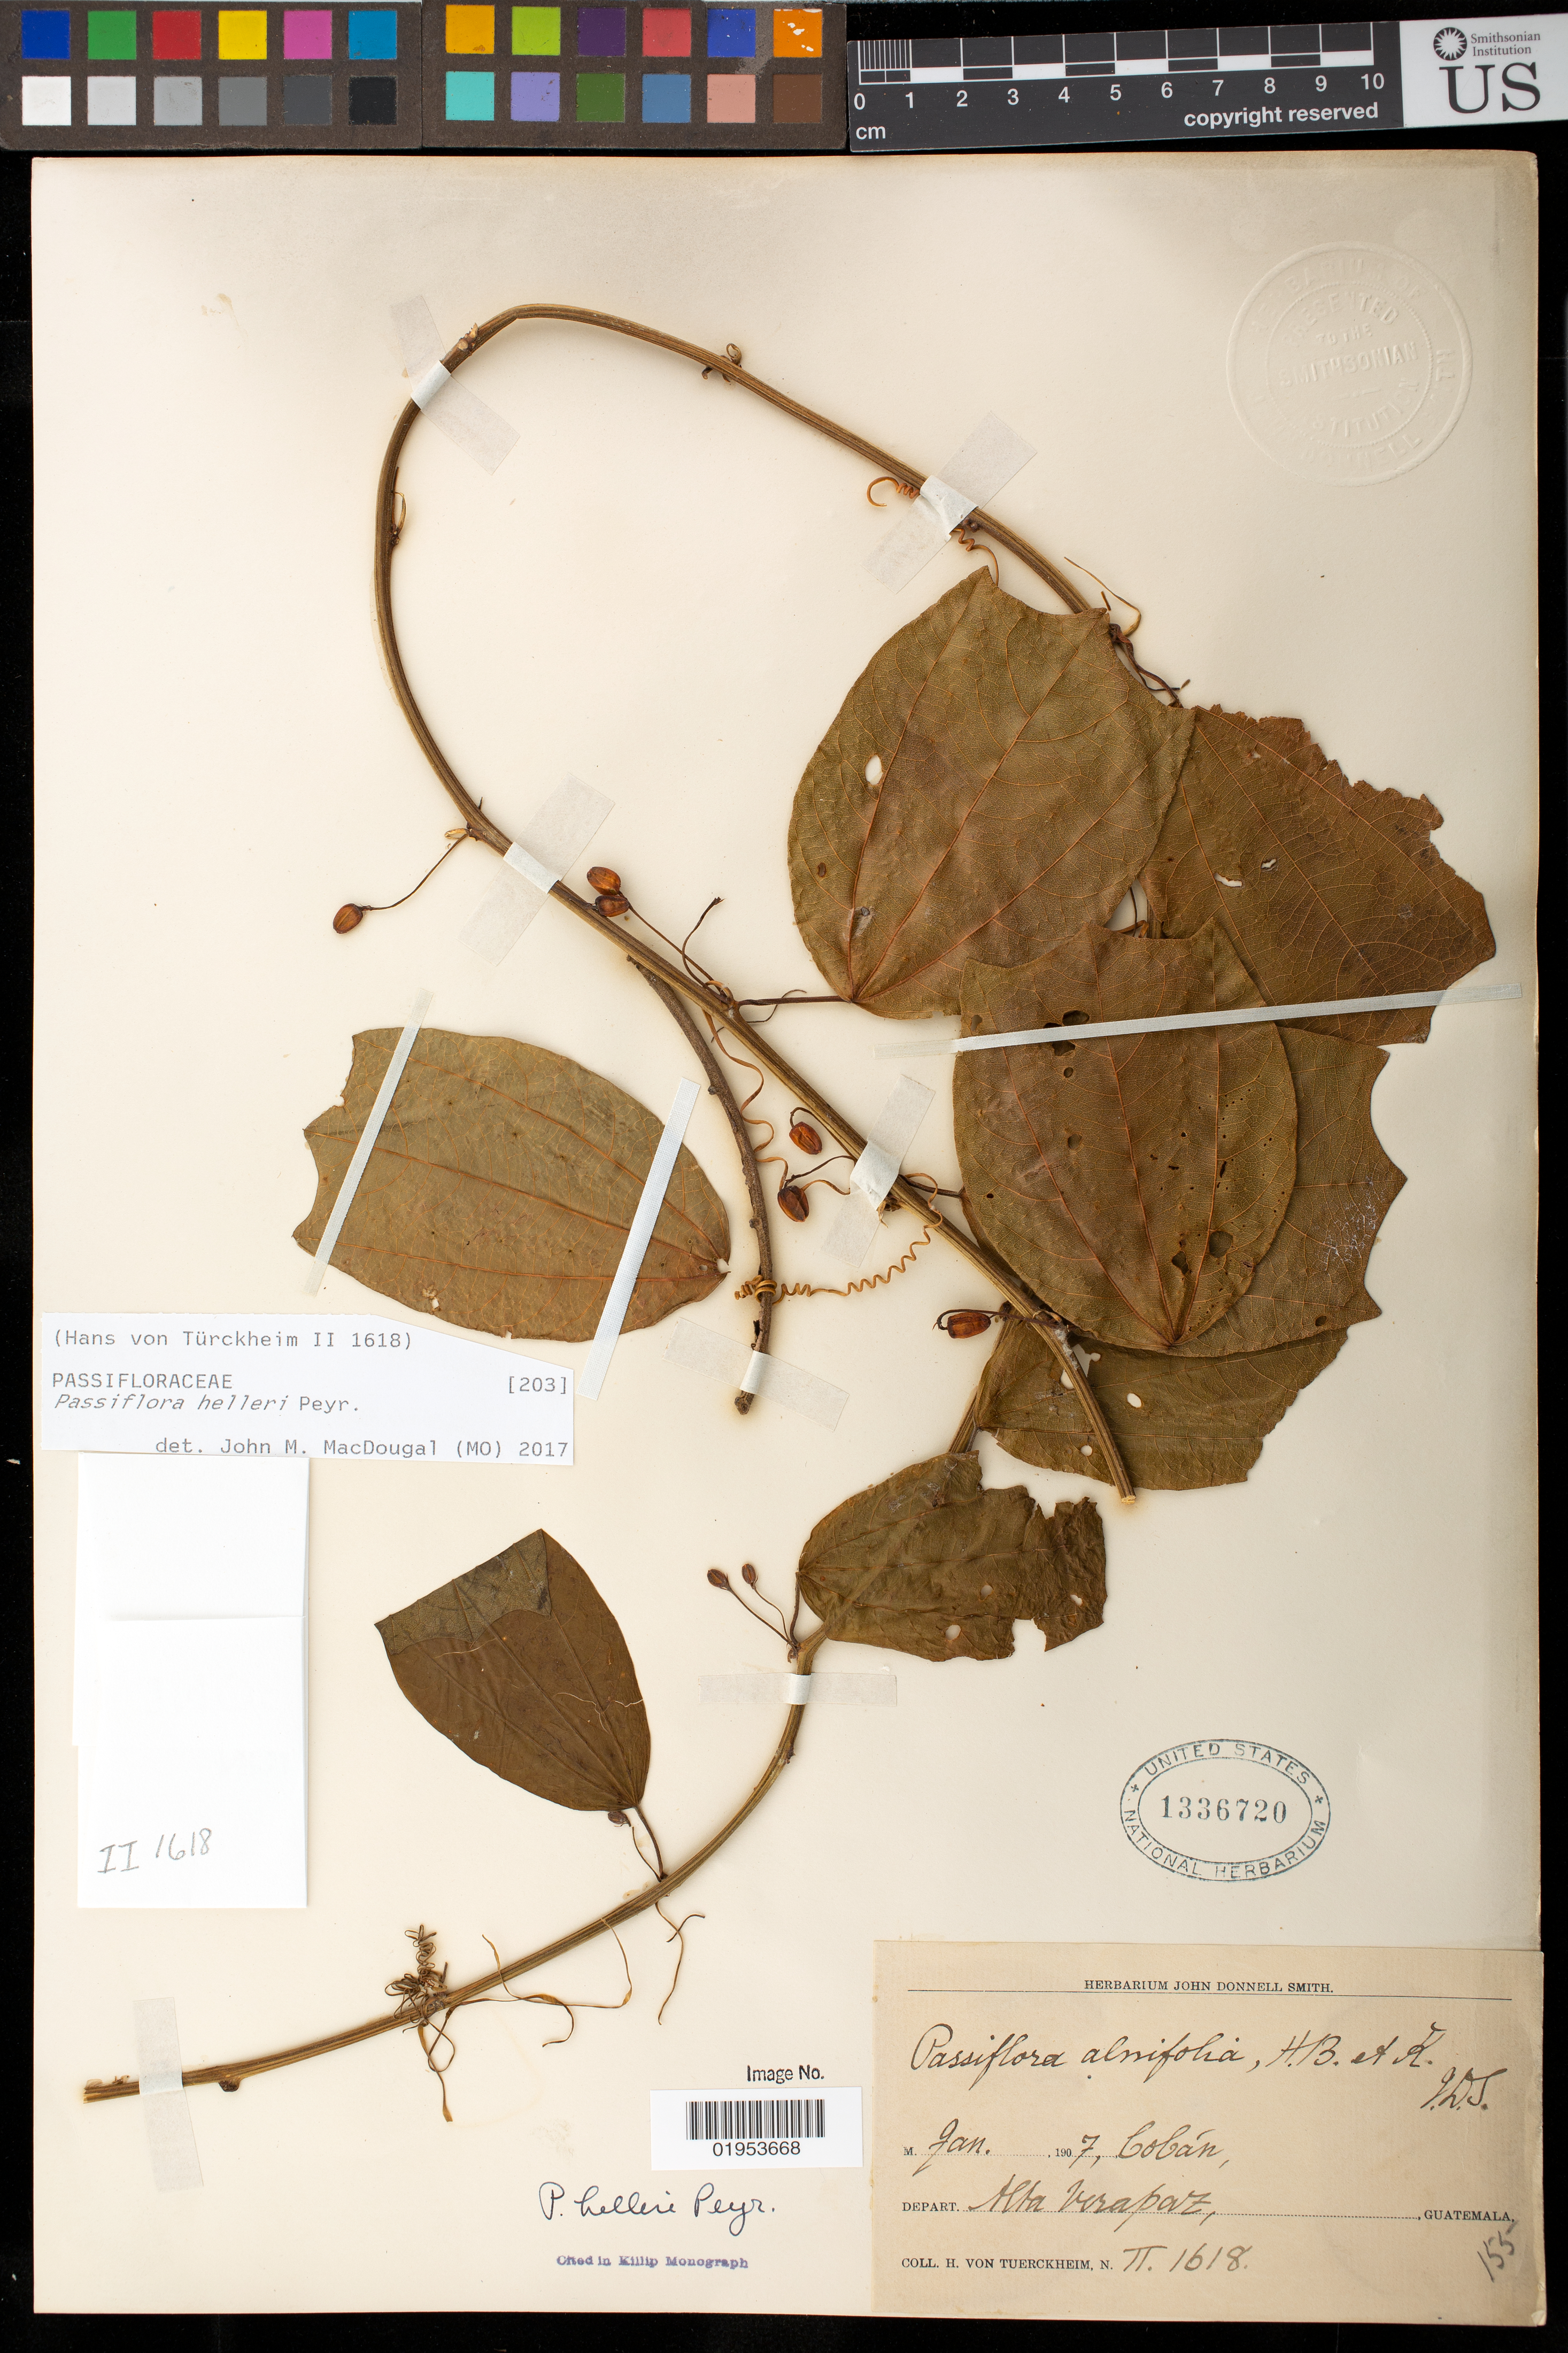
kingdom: Plantae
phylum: Tracheophyta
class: Magnoliopsida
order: Malpighiales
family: Passifloraceae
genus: Passiflora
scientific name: Passiflora helleri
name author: Peyr.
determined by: MacDougal, John M.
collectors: H. von Türckheim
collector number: II 1618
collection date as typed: Jan 7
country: Guatemala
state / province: Alta Verapaz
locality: Cobán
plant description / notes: ex herb. John Donnell Smith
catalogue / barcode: US 1336720